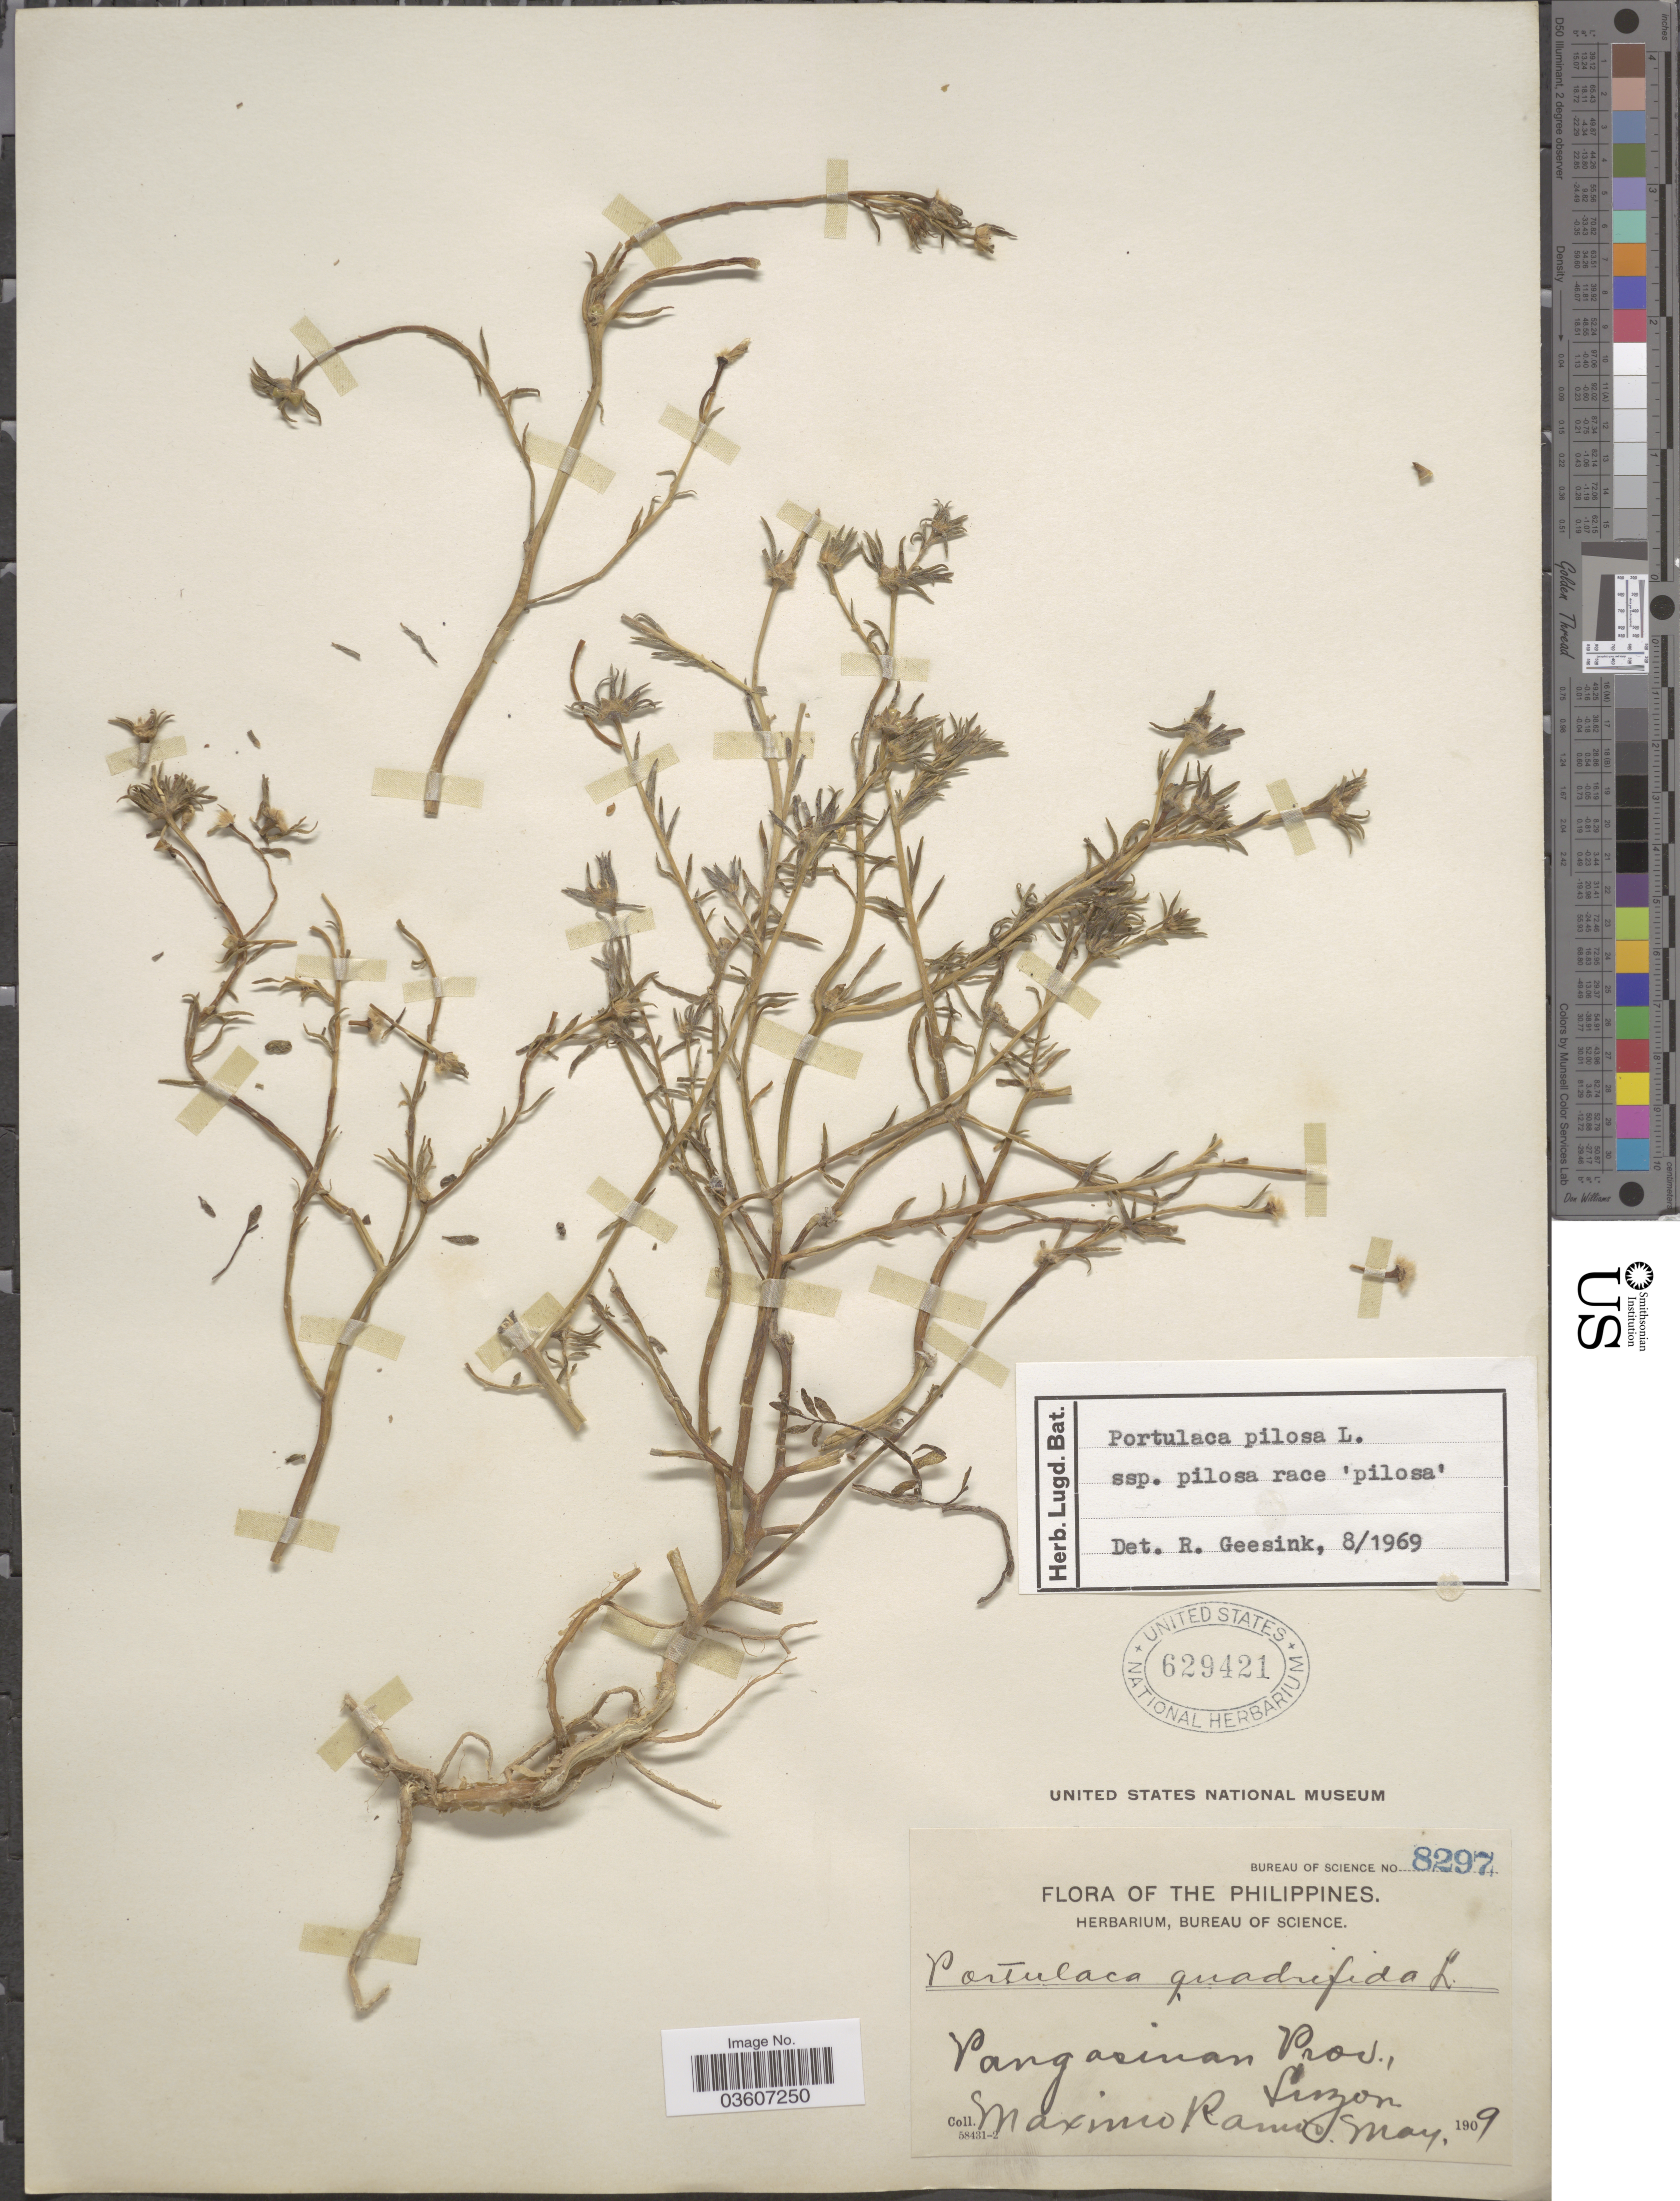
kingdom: Plantae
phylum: Tracheophyta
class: Magnoliopsida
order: Caryophyllales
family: Portulacaceae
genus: Portulaca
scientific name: Portulaca pilosa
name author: L.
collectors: M. Ramos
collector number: Bureau of Science 8297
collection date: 1909-05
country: Philippines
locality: Pangasinan Prov., Luzon.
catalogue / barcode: US 629421